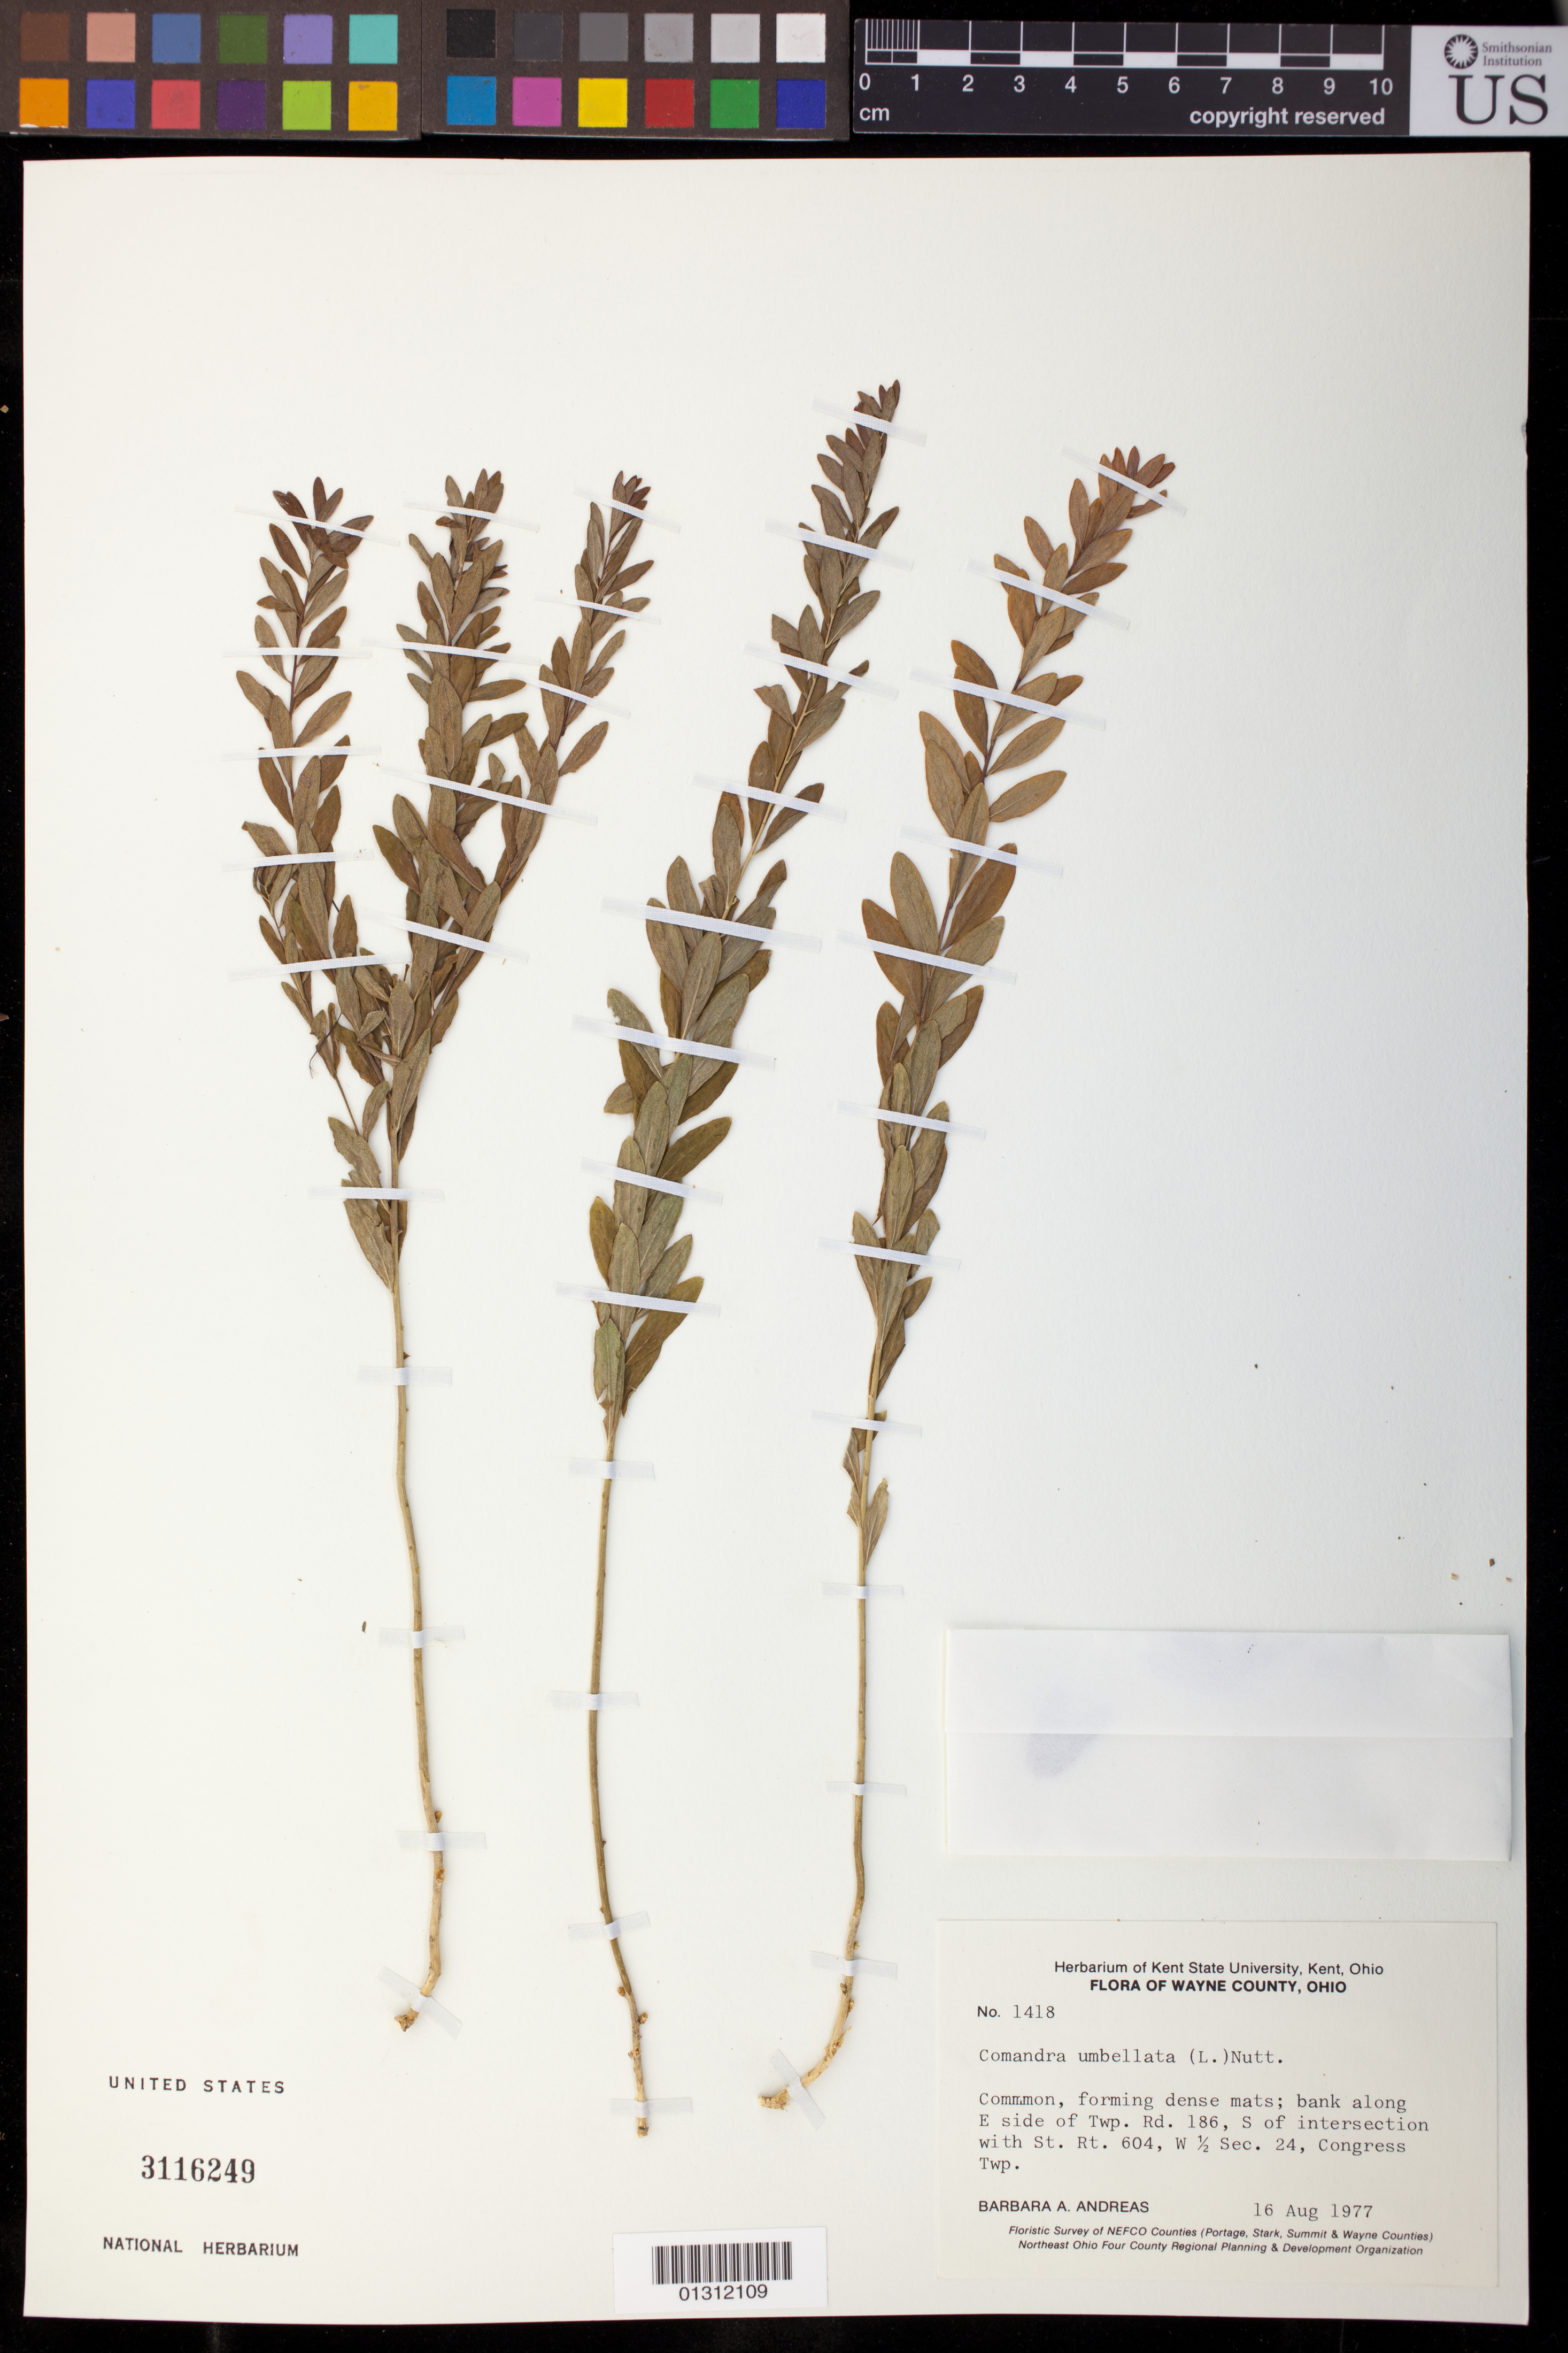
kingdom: Plantae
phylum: Tracheophyta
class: Magnoliopsida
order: Santalales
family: Comandraceae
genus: Comandra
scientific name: Comandra richardsiana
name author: Fernald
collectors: B. A. Andreas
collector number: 1418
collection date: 1977-08-16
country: United States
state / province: Ohio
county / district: Wayne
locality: Along E side of Twp. Rd. 186, S of intersection with St. Rt. 604, W 1/2 Sec. 24, Congress Twp.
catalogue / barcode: US 3116249